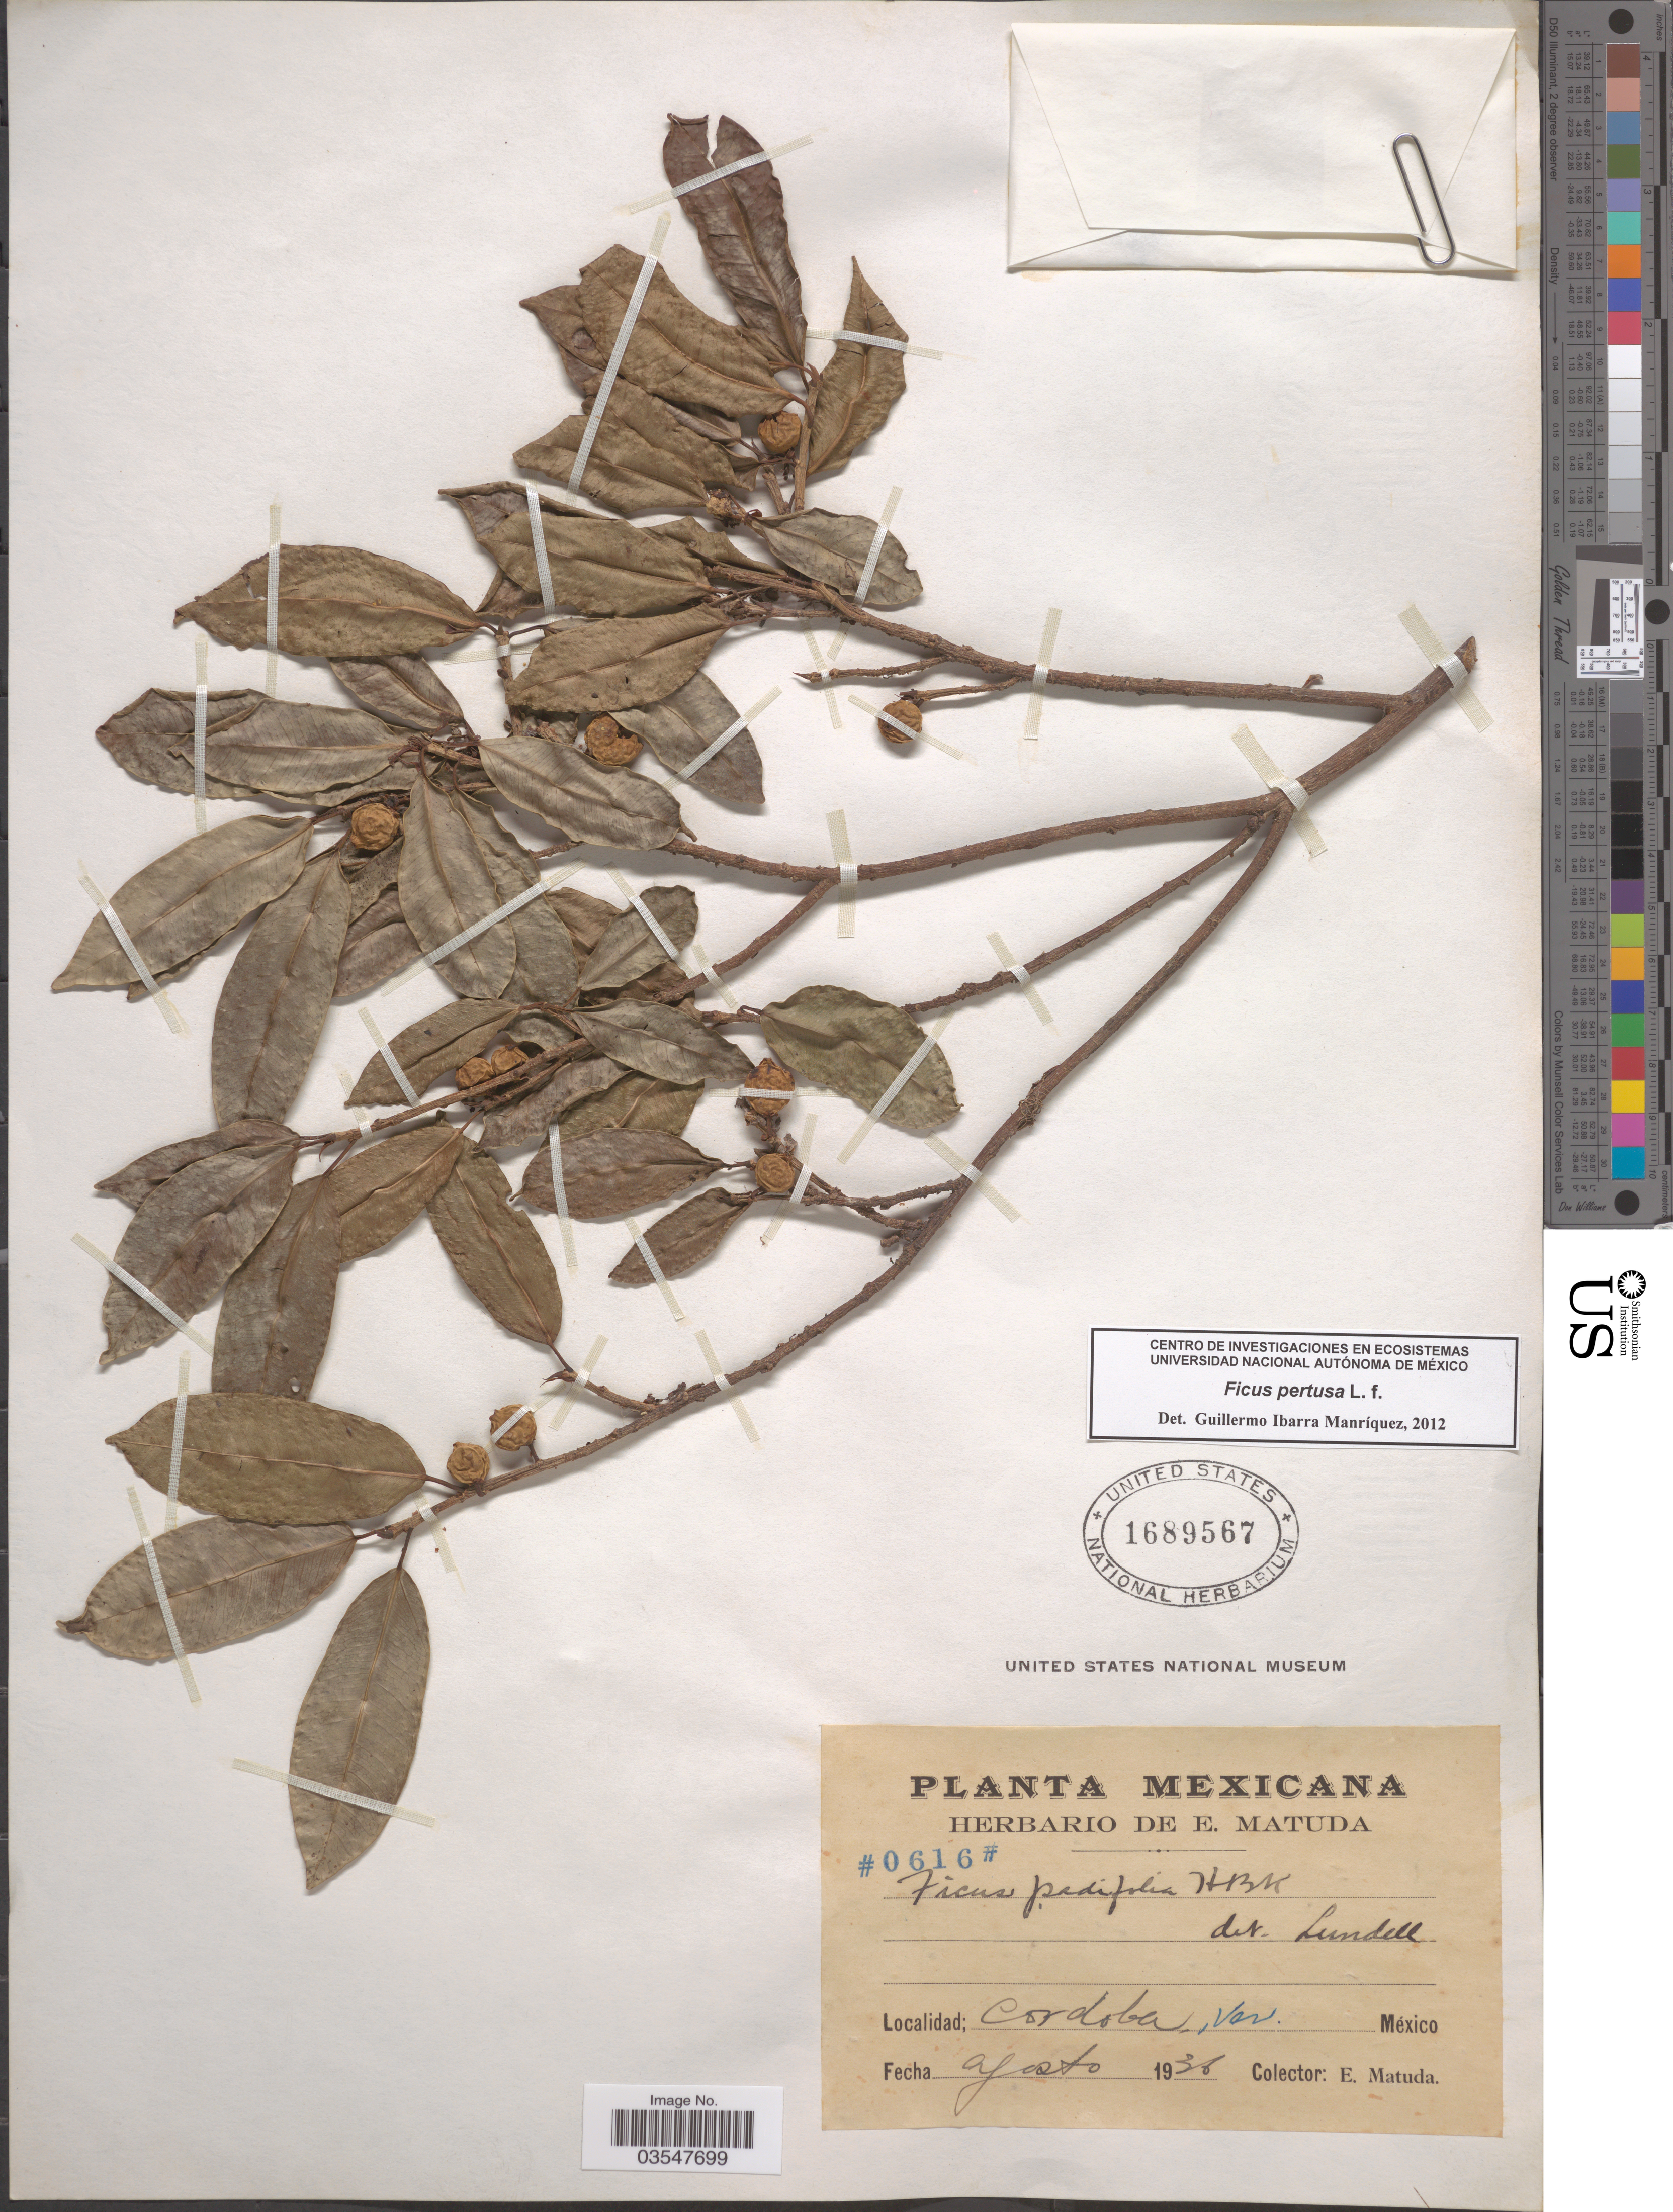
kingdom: Plantae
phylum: Tracheophyta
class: Magnoliopsida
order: Rosales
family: Moraceae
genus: Ficus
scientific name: Ficus padifolia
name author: Kunth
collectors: E. Matuda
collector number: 0616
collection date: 1936-08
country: Mexico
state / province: Veracruz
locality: Cordoba.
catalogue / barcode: US 1689567